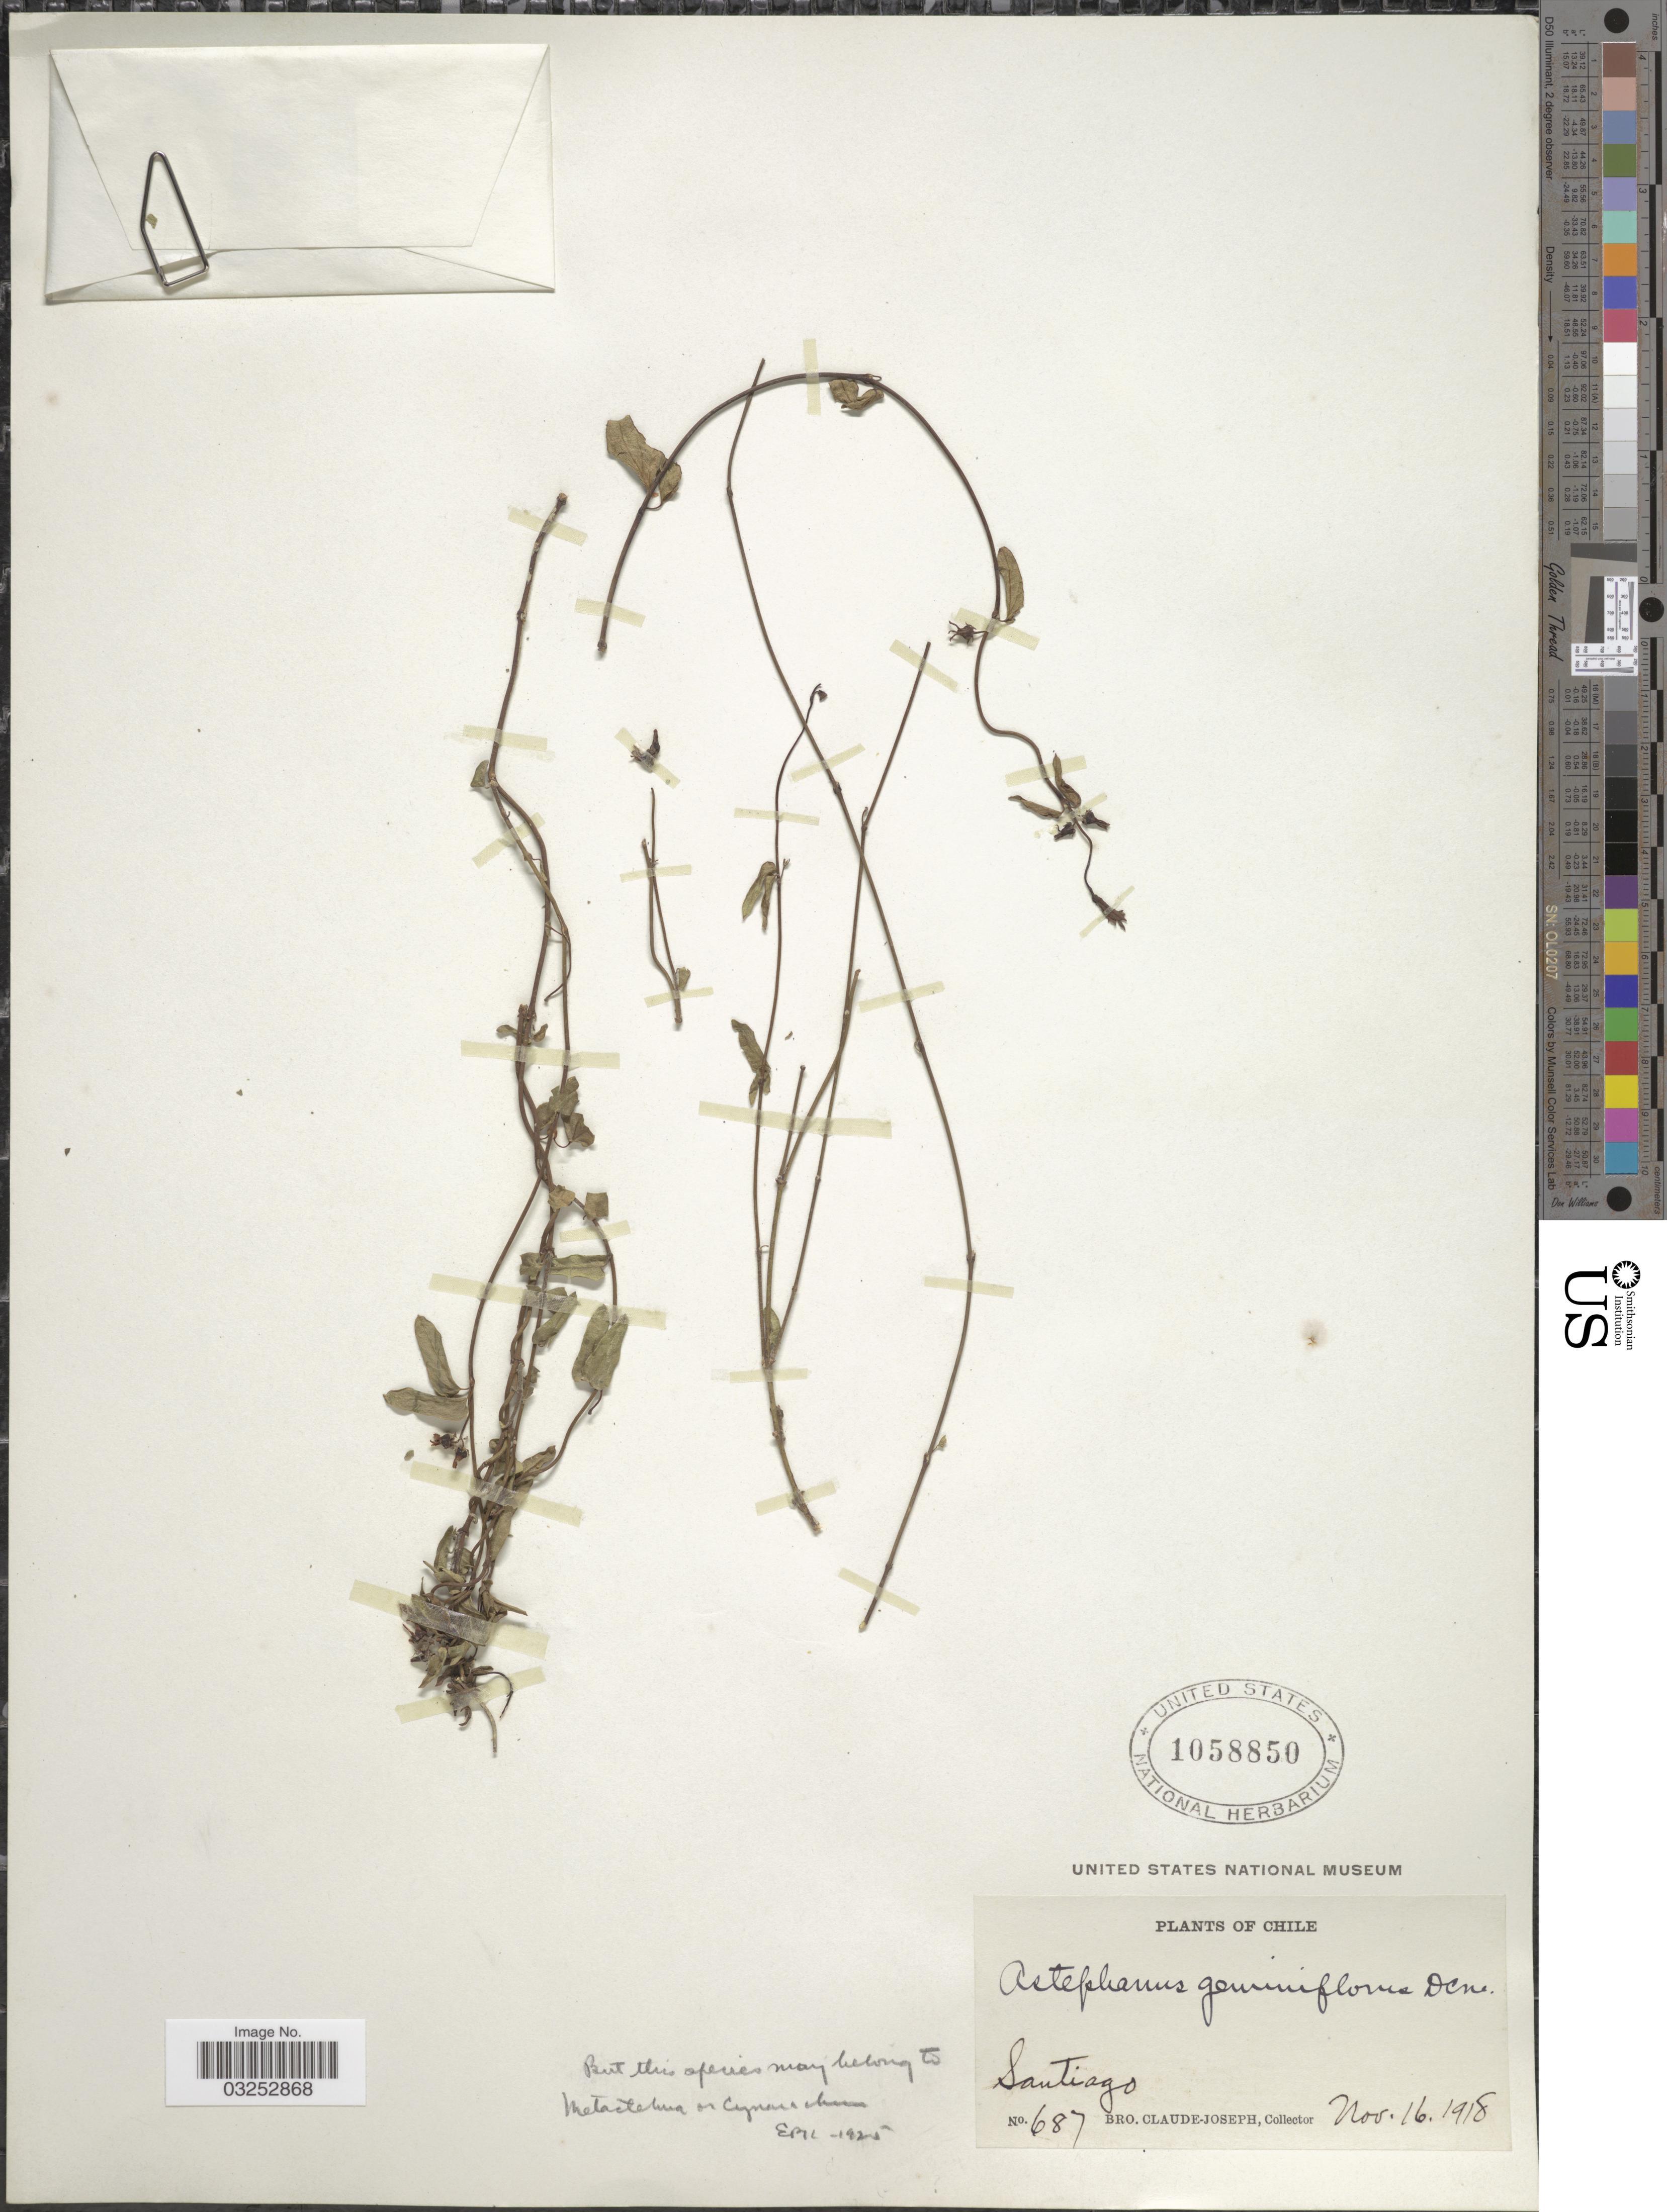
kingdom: Plantae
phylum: Tracheophyta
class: Magnoliopsida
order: Gentianales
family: Apocynaceae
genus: Astephanus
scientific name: Astephanus geminiflorus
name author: Decne.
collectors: Bro. Claude-Joseph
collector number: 687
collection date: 1918-11-16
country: Chile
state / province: Región Metropolitana (RM)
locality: Santiago.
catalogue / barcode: US 1058850